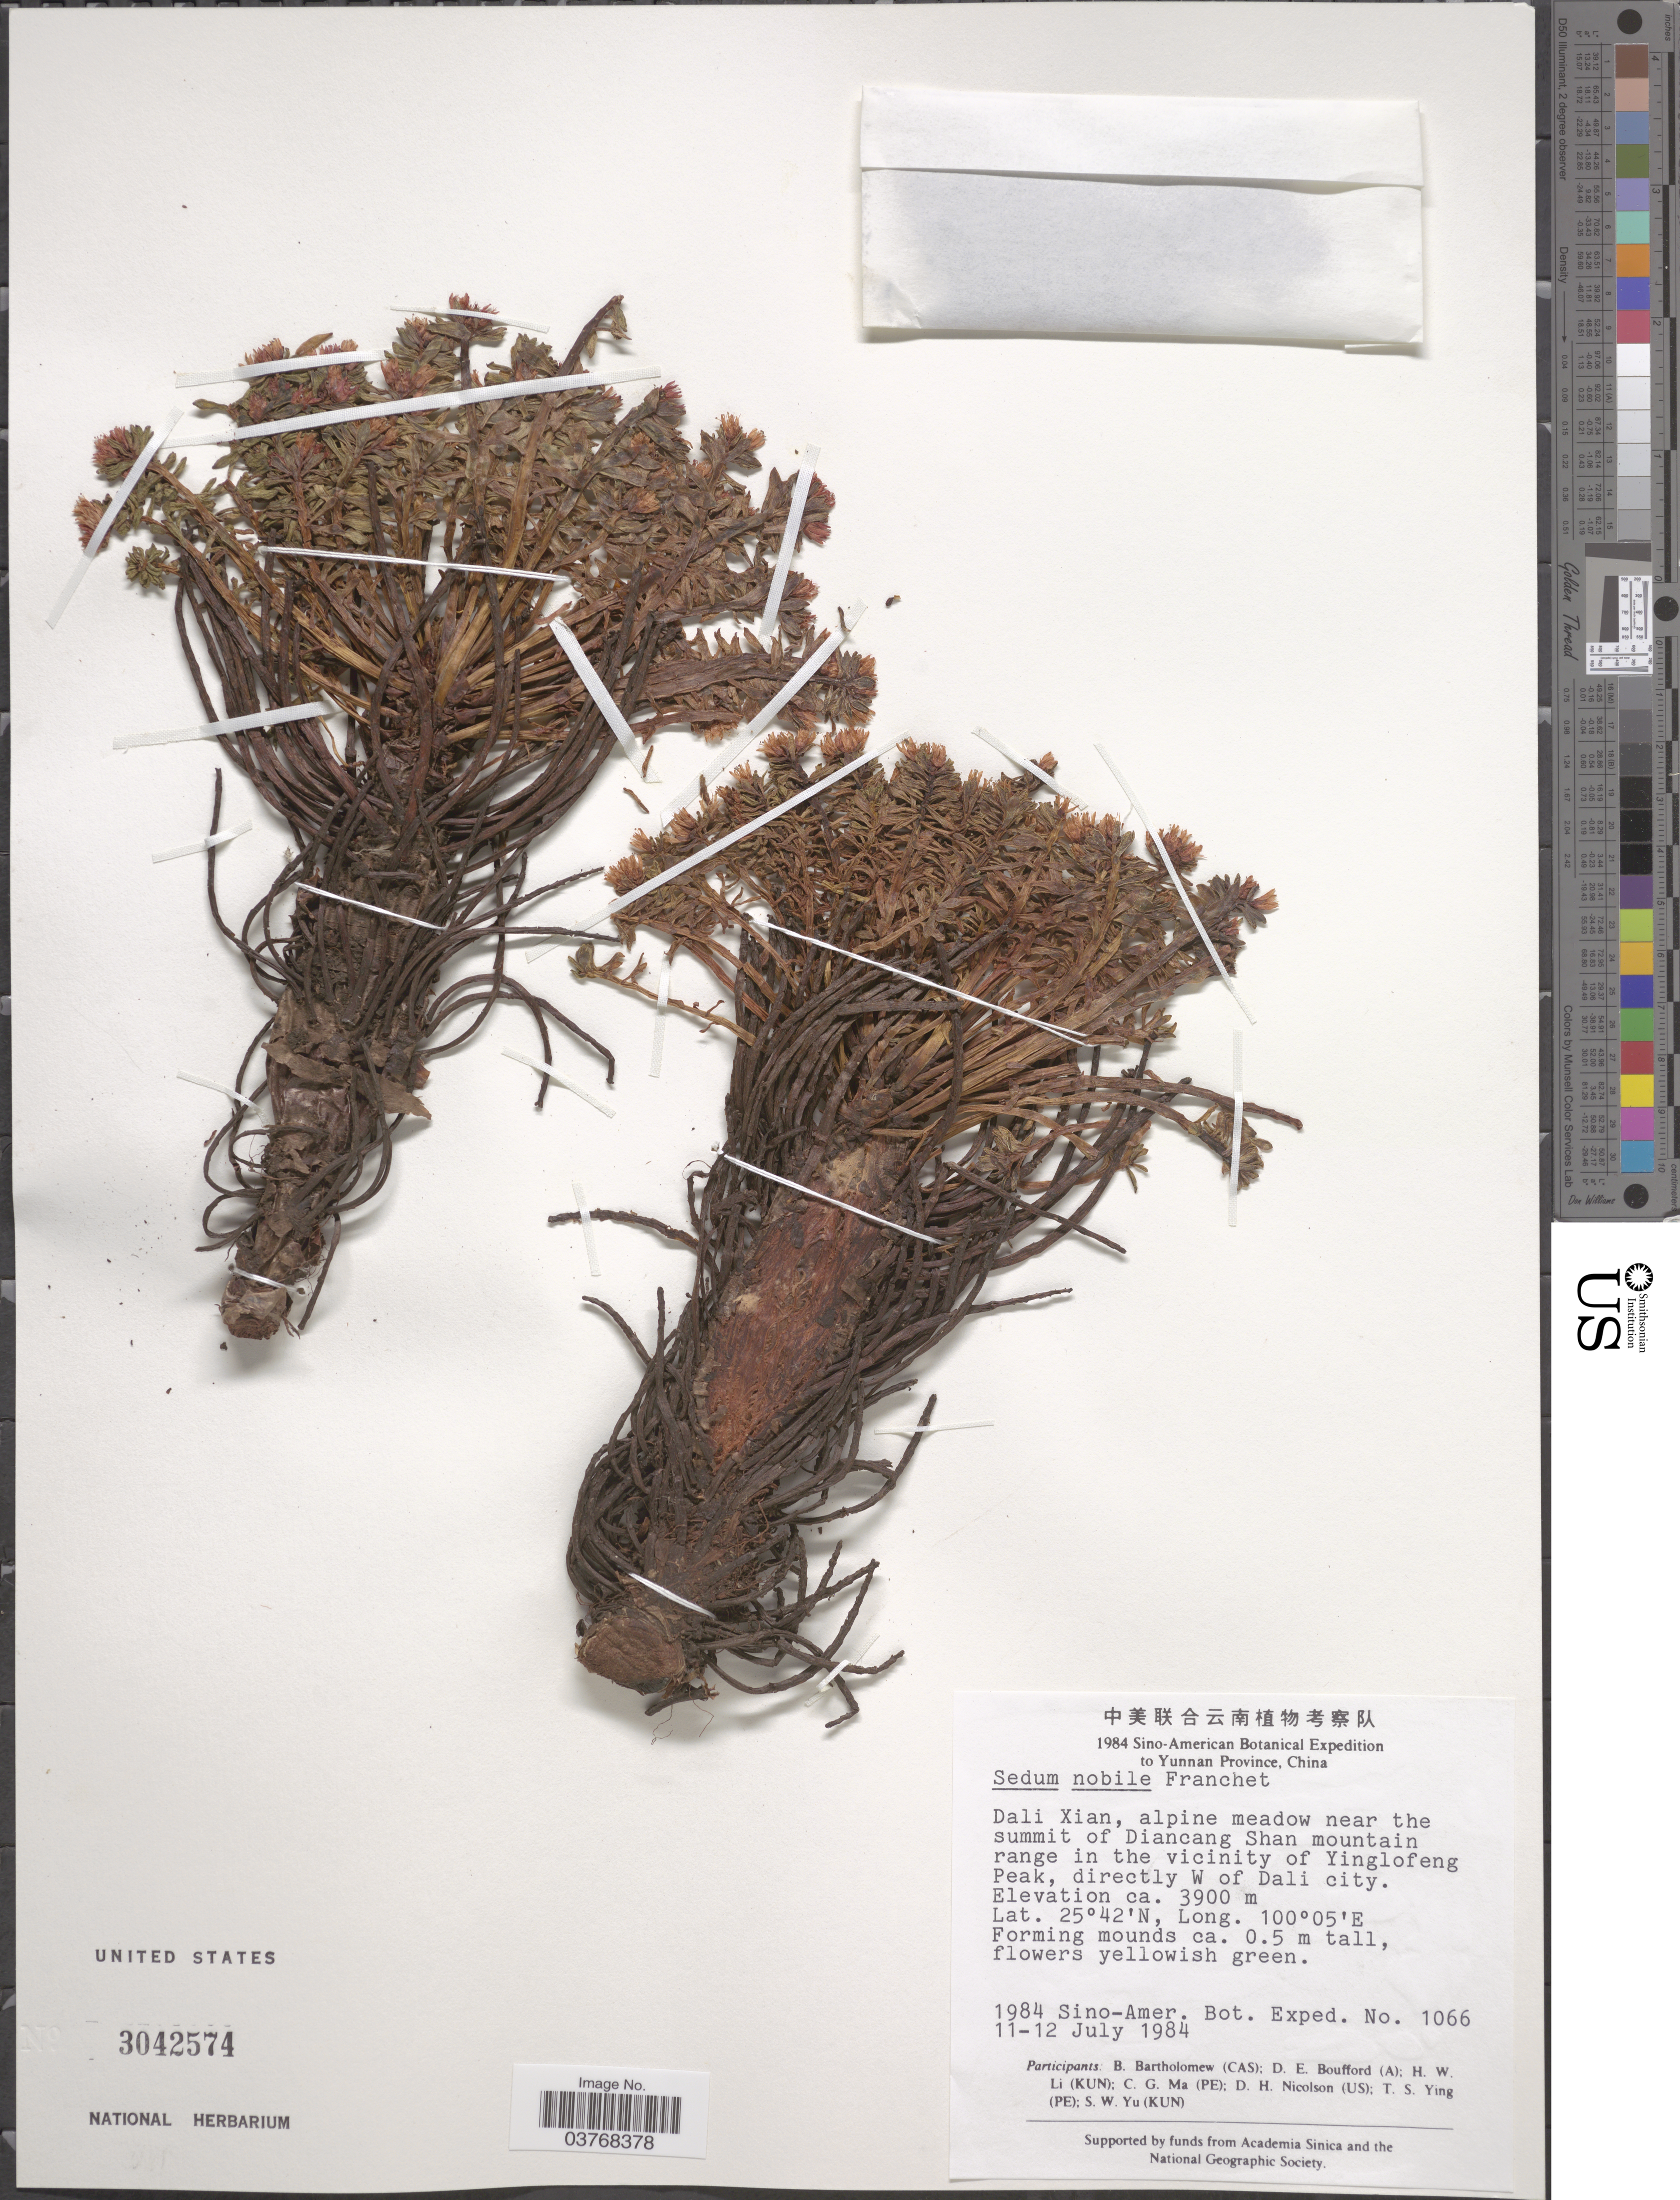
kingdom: Plantae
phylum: Tracheophyta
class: Magnoliopsida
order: Saxifragales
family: Crassulaceae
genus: Sedum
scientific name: Sedum nobile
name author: Franch.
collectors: Sino-Amer. Bot. Exped. 1984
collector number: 1066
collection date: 1984-07-11/1984-07-12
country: China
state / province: Yunnan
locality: Dali Xian, alpine meadow near the summit of Diancang Shan mountain range in the vicinity of Yinglofeng Peak, directly W of Dali city.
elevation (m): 3900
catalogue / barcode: US 3042574